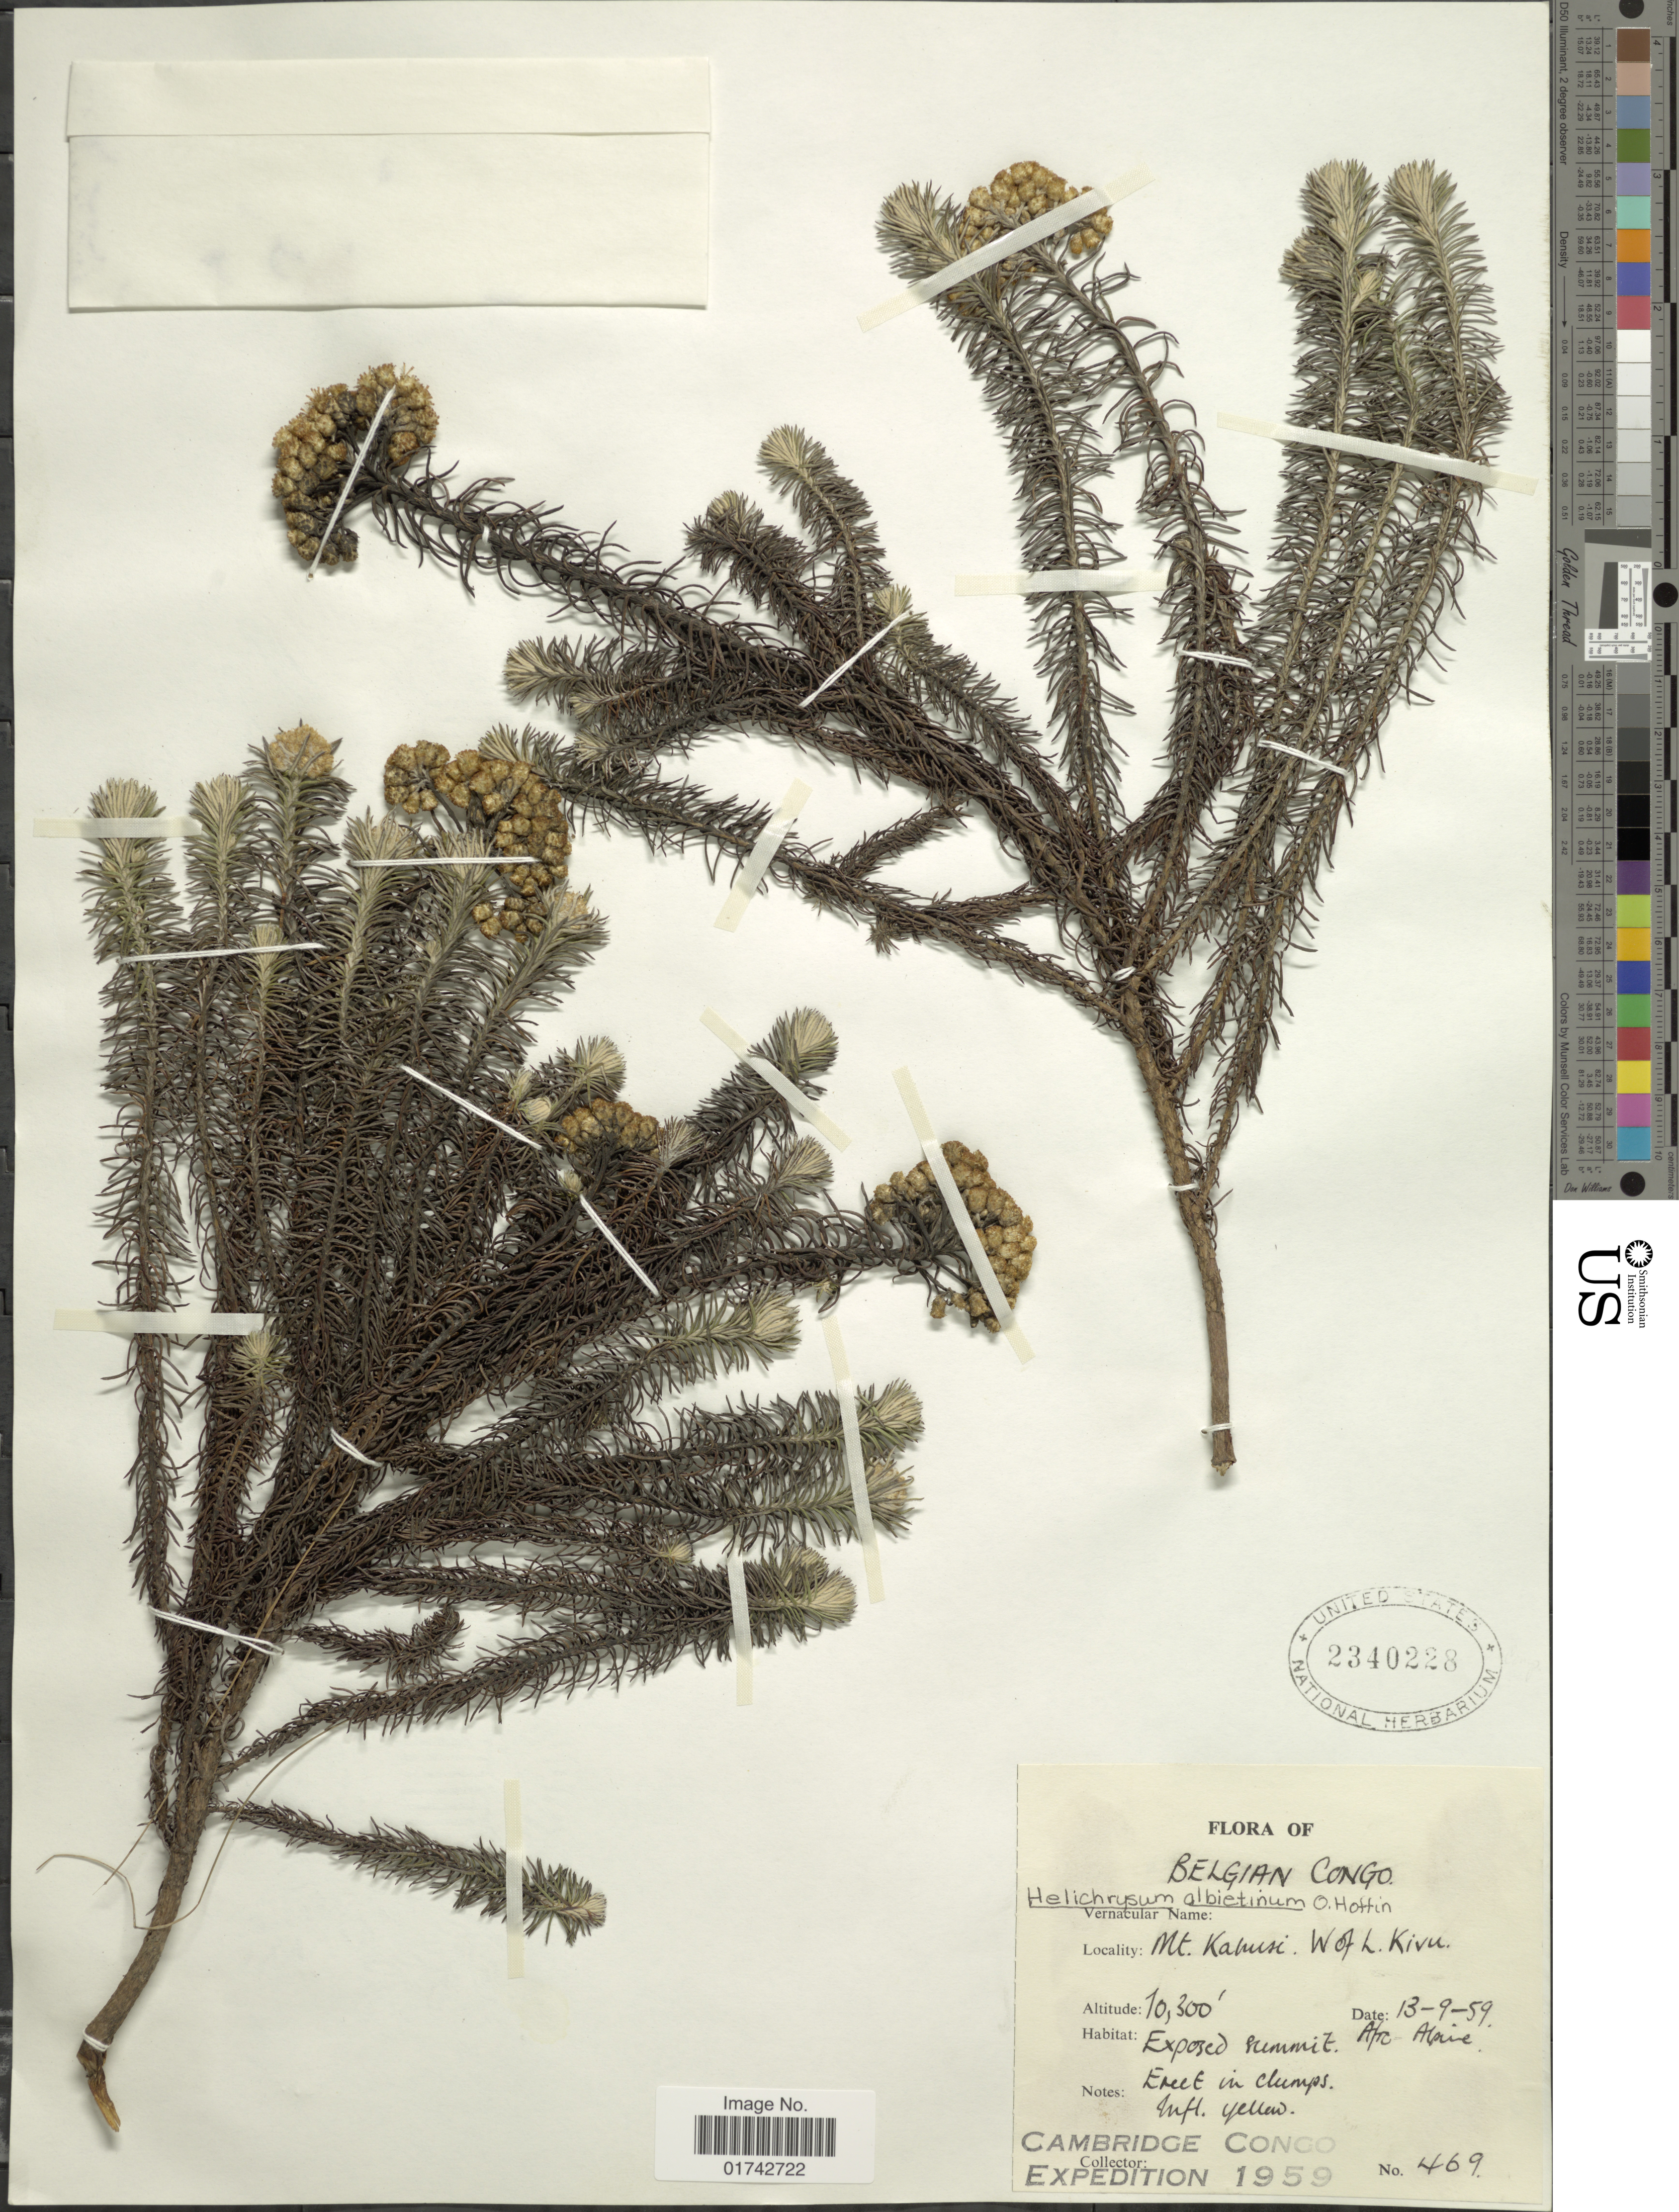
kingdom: Plantae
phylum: Tracheophyta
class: Magnoliopsida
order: Asterales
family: Asteraceae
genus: Helichrysum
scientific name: Helichrysum albietinum O. Hoffm. comb. ined.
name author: O. Hoffm.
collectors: Cambridge Congo Expedition 1959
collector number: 469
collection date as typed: Transcribed d/m/y: 13/9/59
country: Congo, Democratic Republic of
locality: Belgian Congo. Mt. Kahusi. W. of L. Kivu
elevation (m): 3139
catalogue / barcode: US 2340228